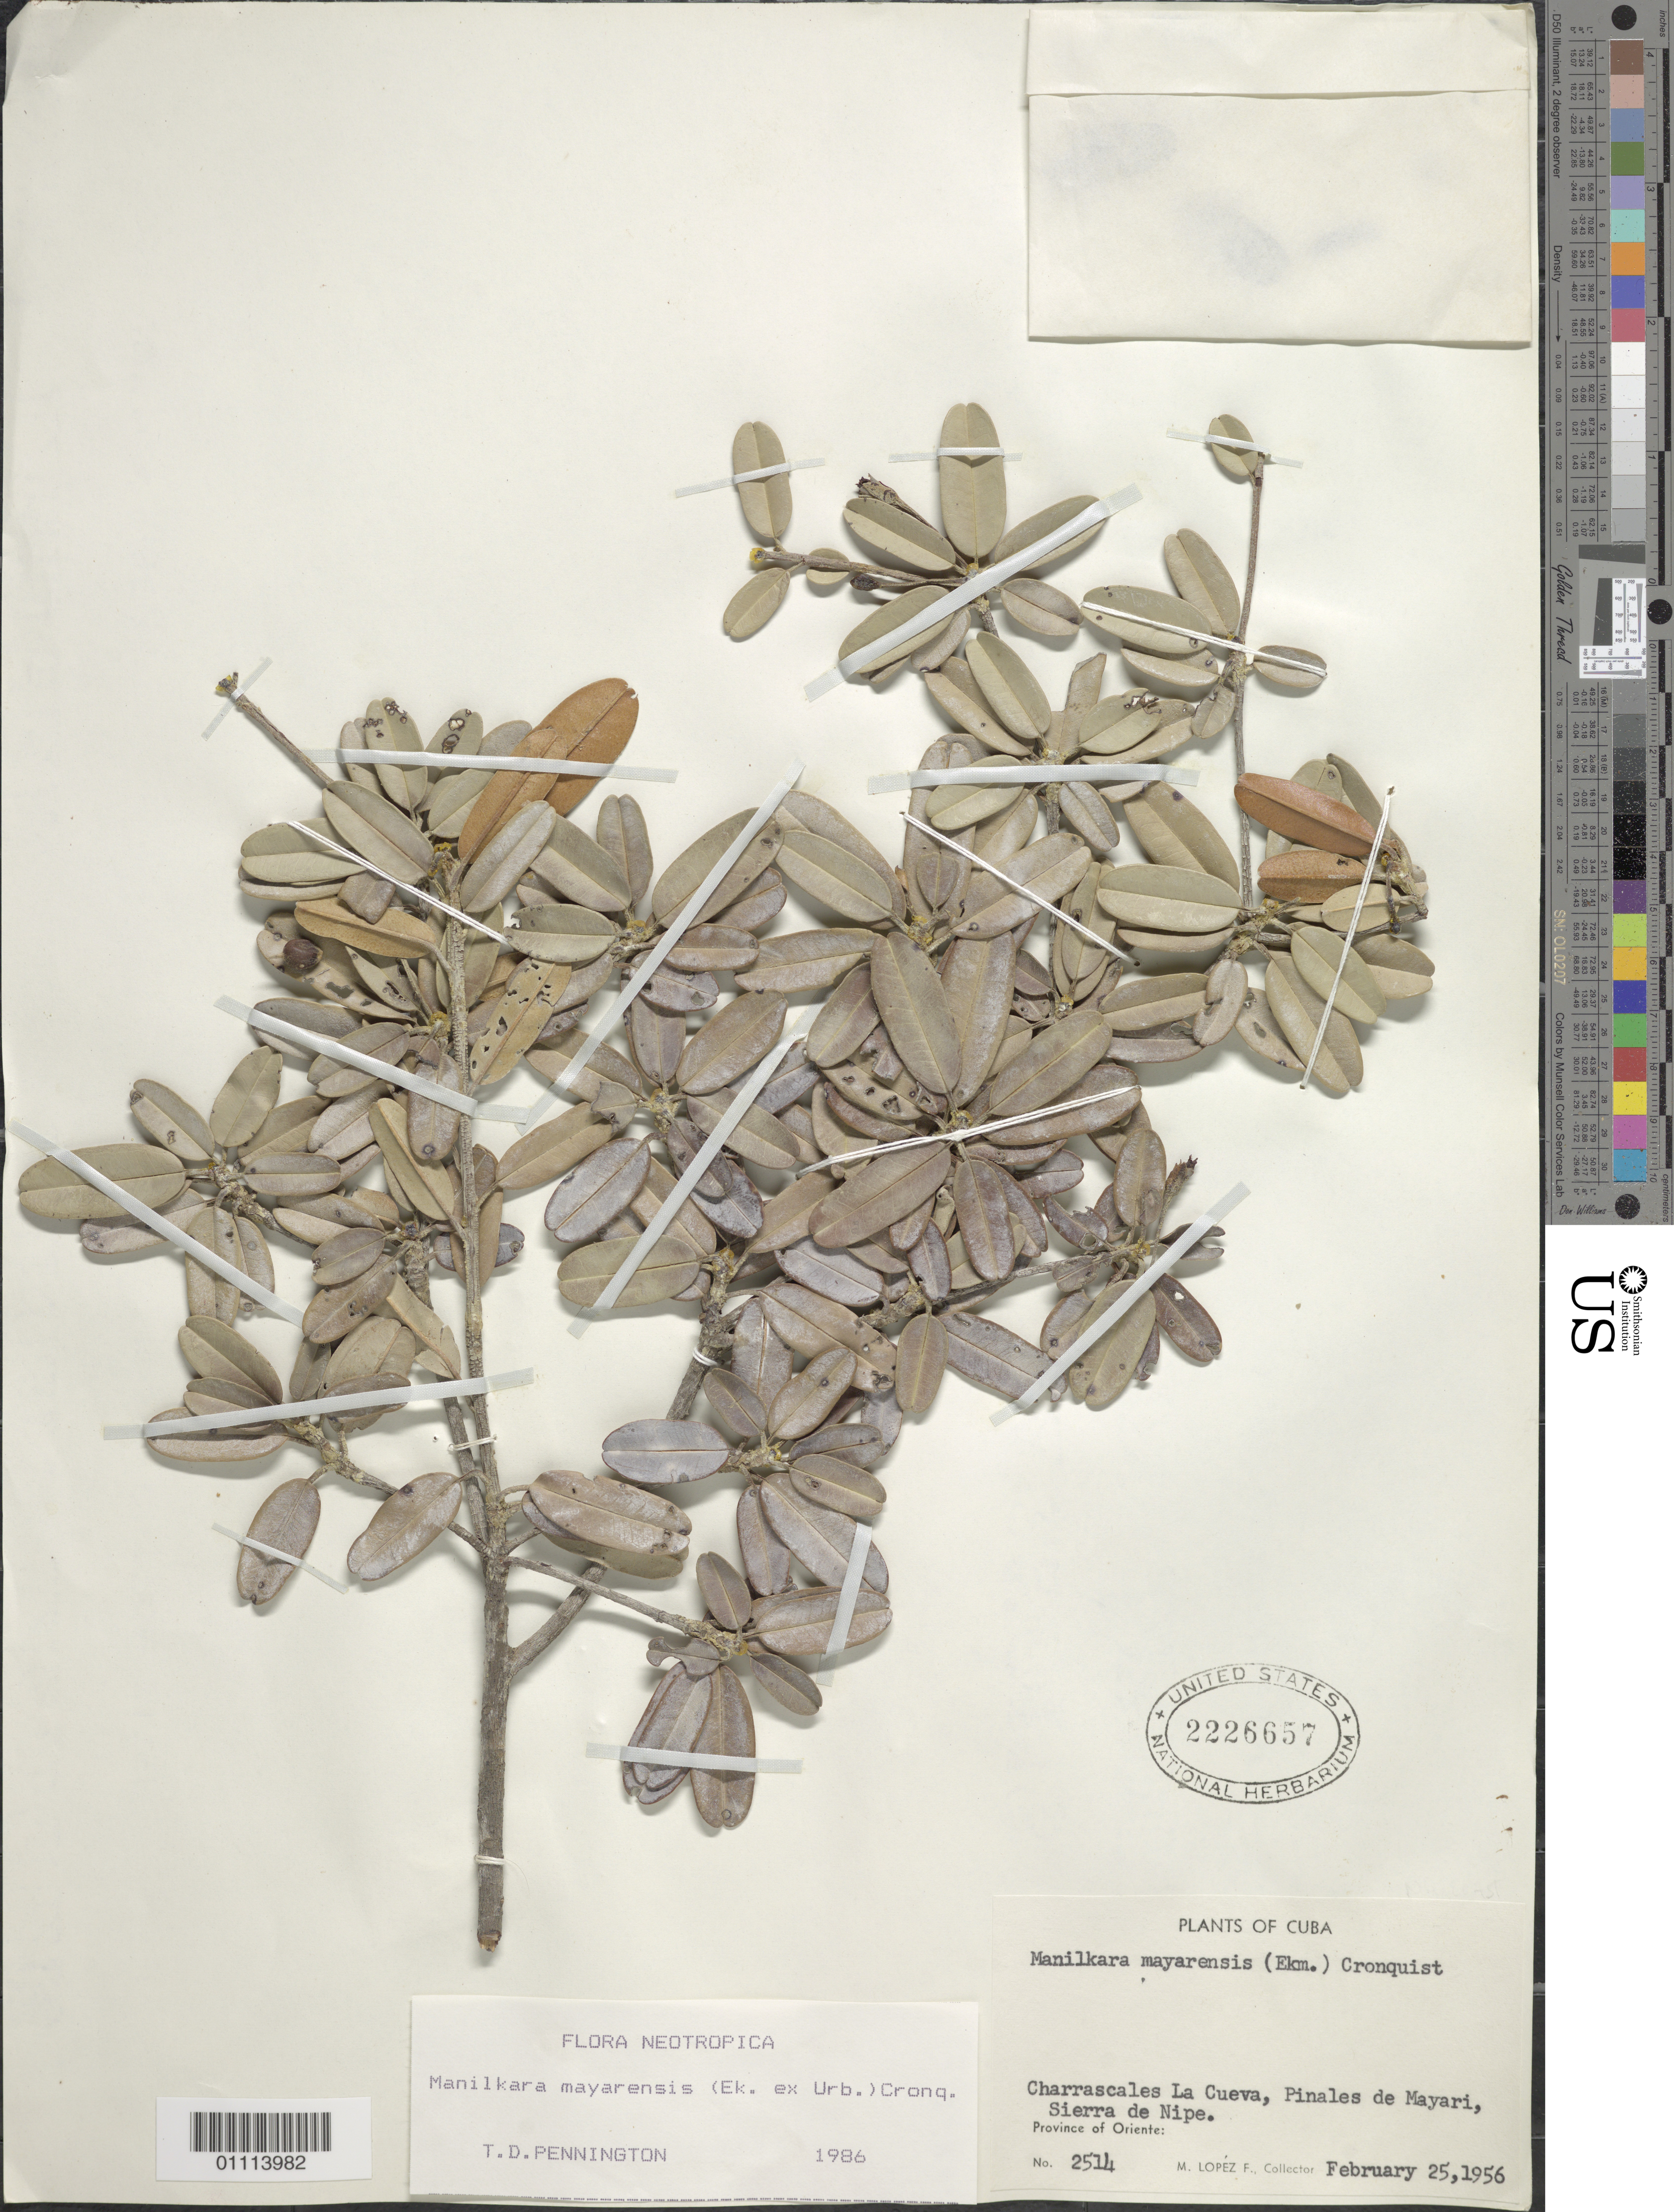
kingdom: Plantae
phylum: Tracheophyta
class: Magnoliopsida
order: Ericales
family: Sapotaceae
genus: Manilkara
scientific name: Manilkara mayarensis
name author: (Ekman ex Urb.) Cronq.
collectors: M. López Figueiras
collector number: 2514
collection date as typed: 25 Feb 1956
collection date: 1956-02-25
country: Cuba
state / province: Holguín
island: Cuba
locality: Charrascales La Cueva, Pinales de Mayari, Sierra de Nipe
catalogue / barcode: US 2226657